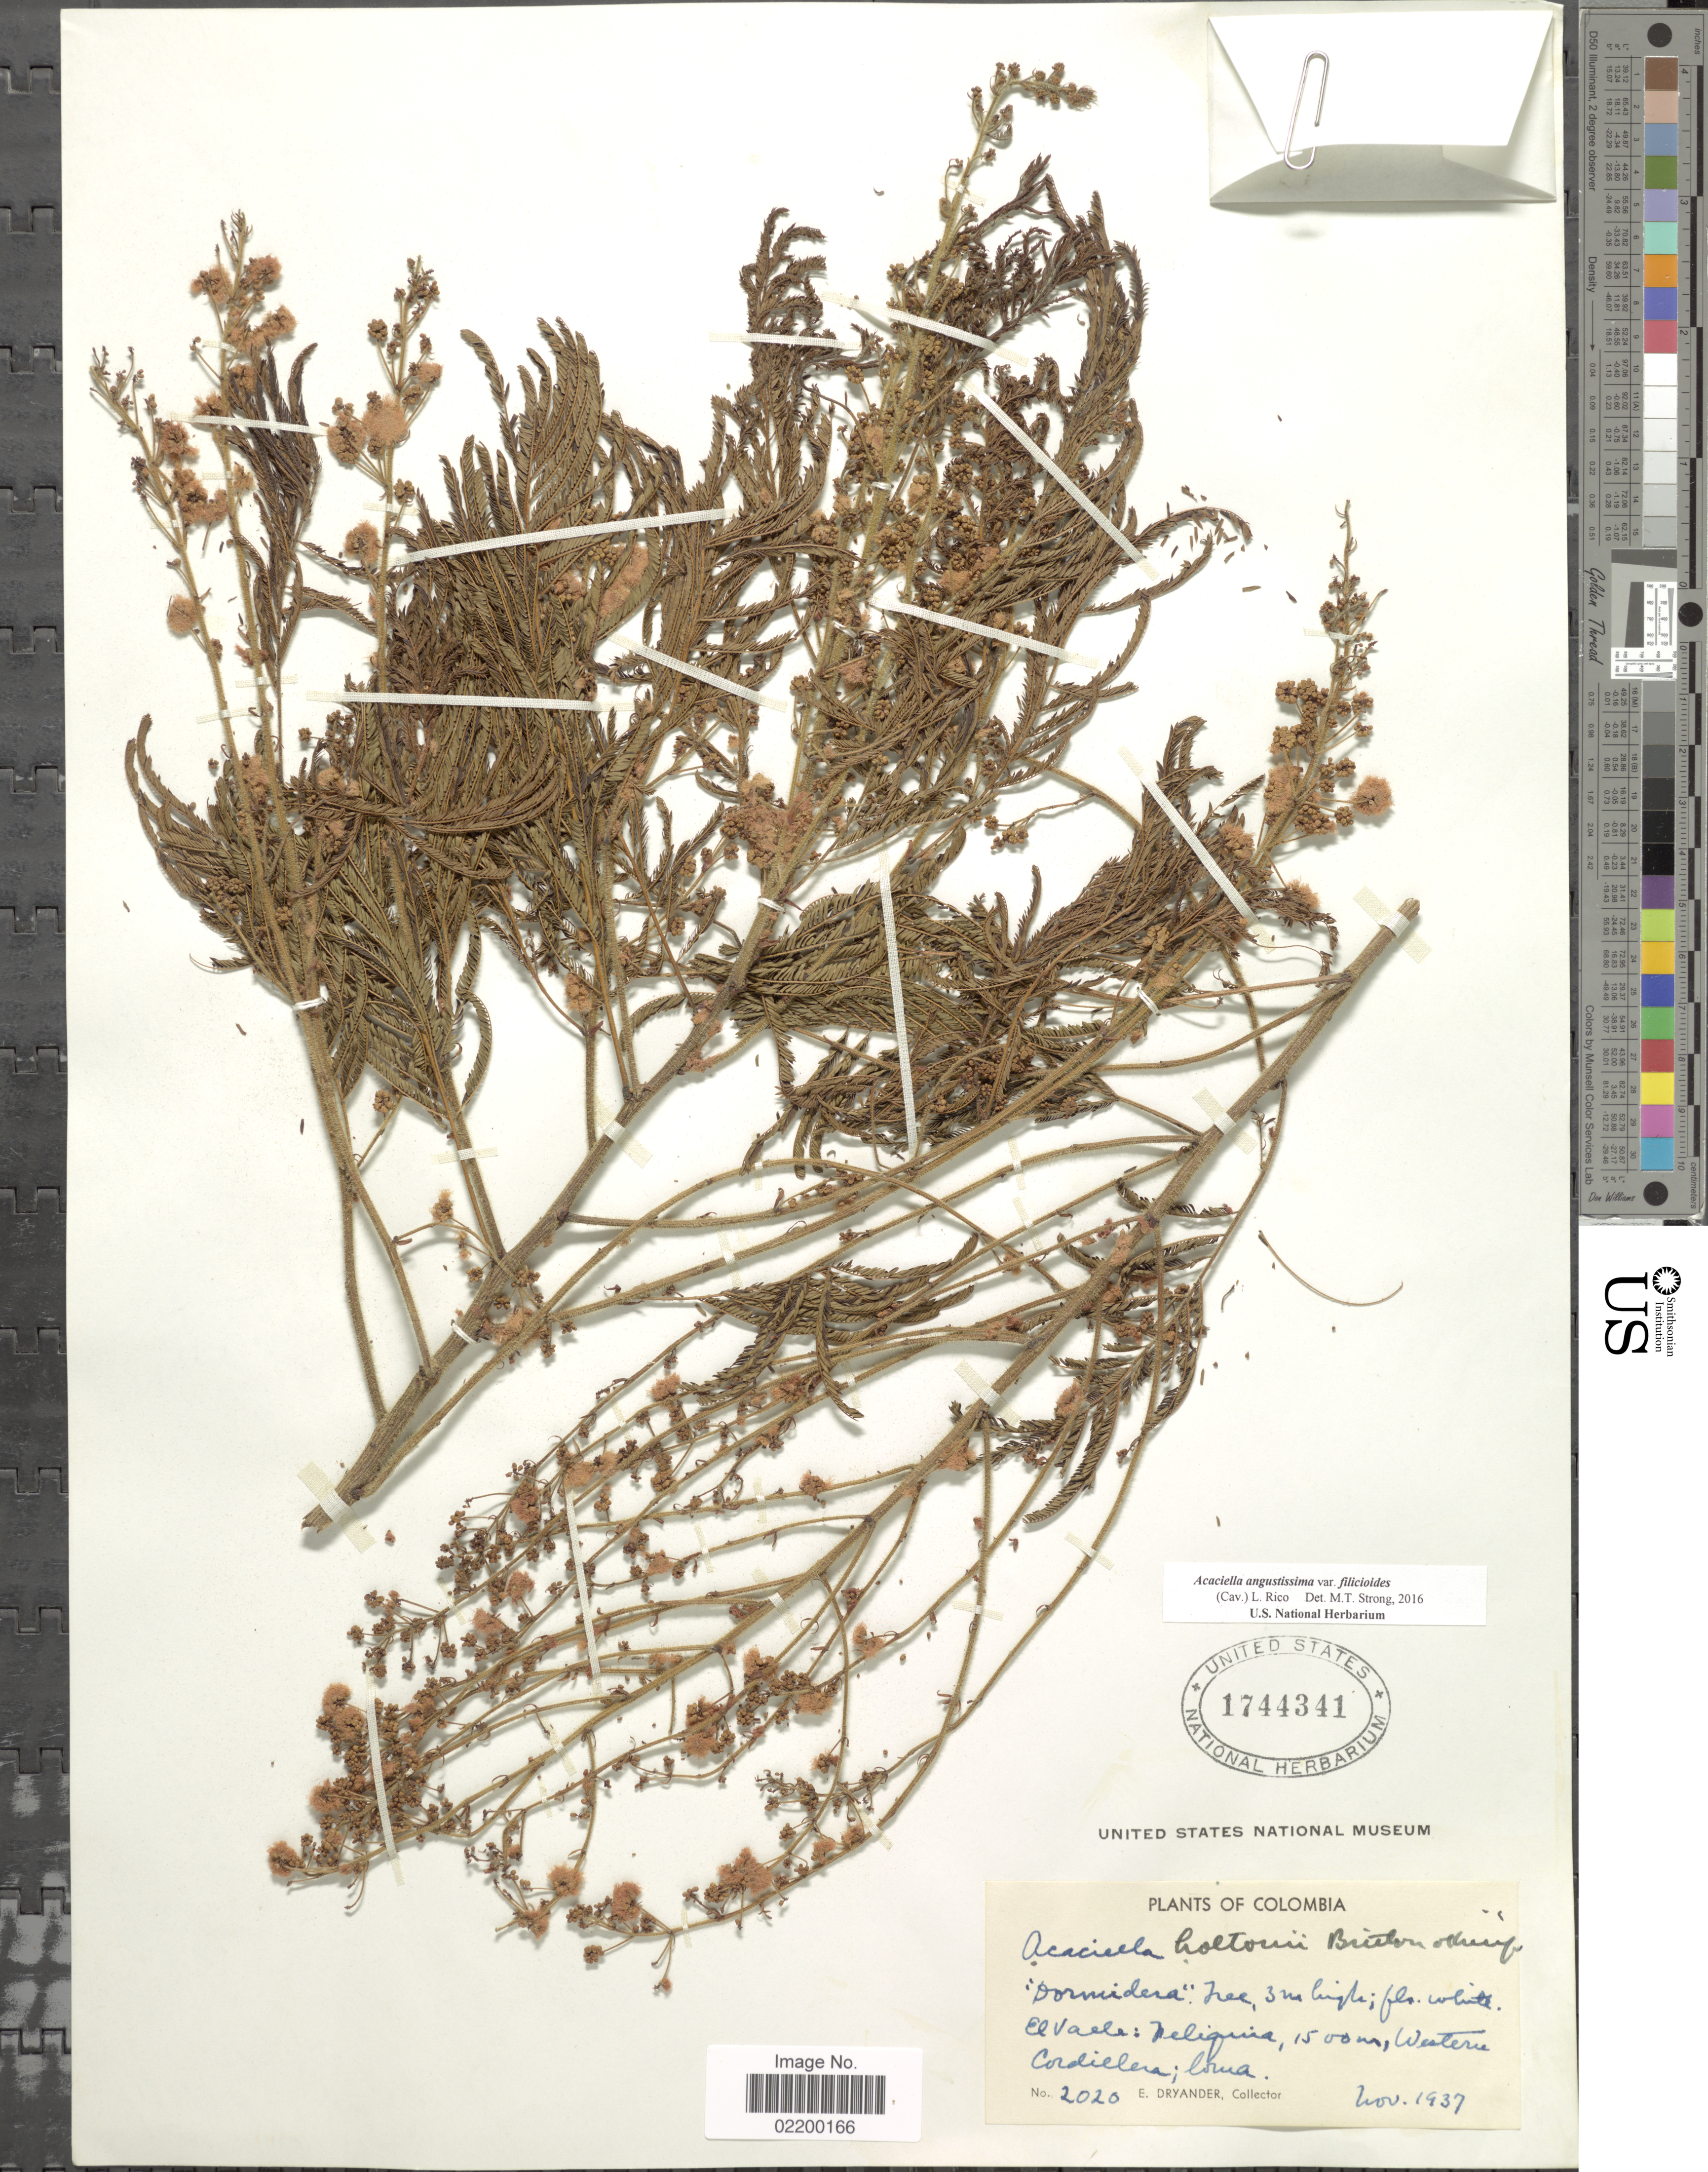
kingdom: Plantae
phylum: Tracheophyta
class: Magnoliopsida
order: Fabales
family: Fabaceae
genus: Acaciella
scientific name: Acaciella angustissima var. filicioides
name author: (Cav.) L. Rico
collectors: E. Dryander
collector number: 2020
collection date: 1937-11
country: Colombia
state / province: Valle del Cauca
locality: El Valle: Neliquia [interpreted]. Western Cordillera.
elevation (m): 1500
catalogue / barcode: US 1744341